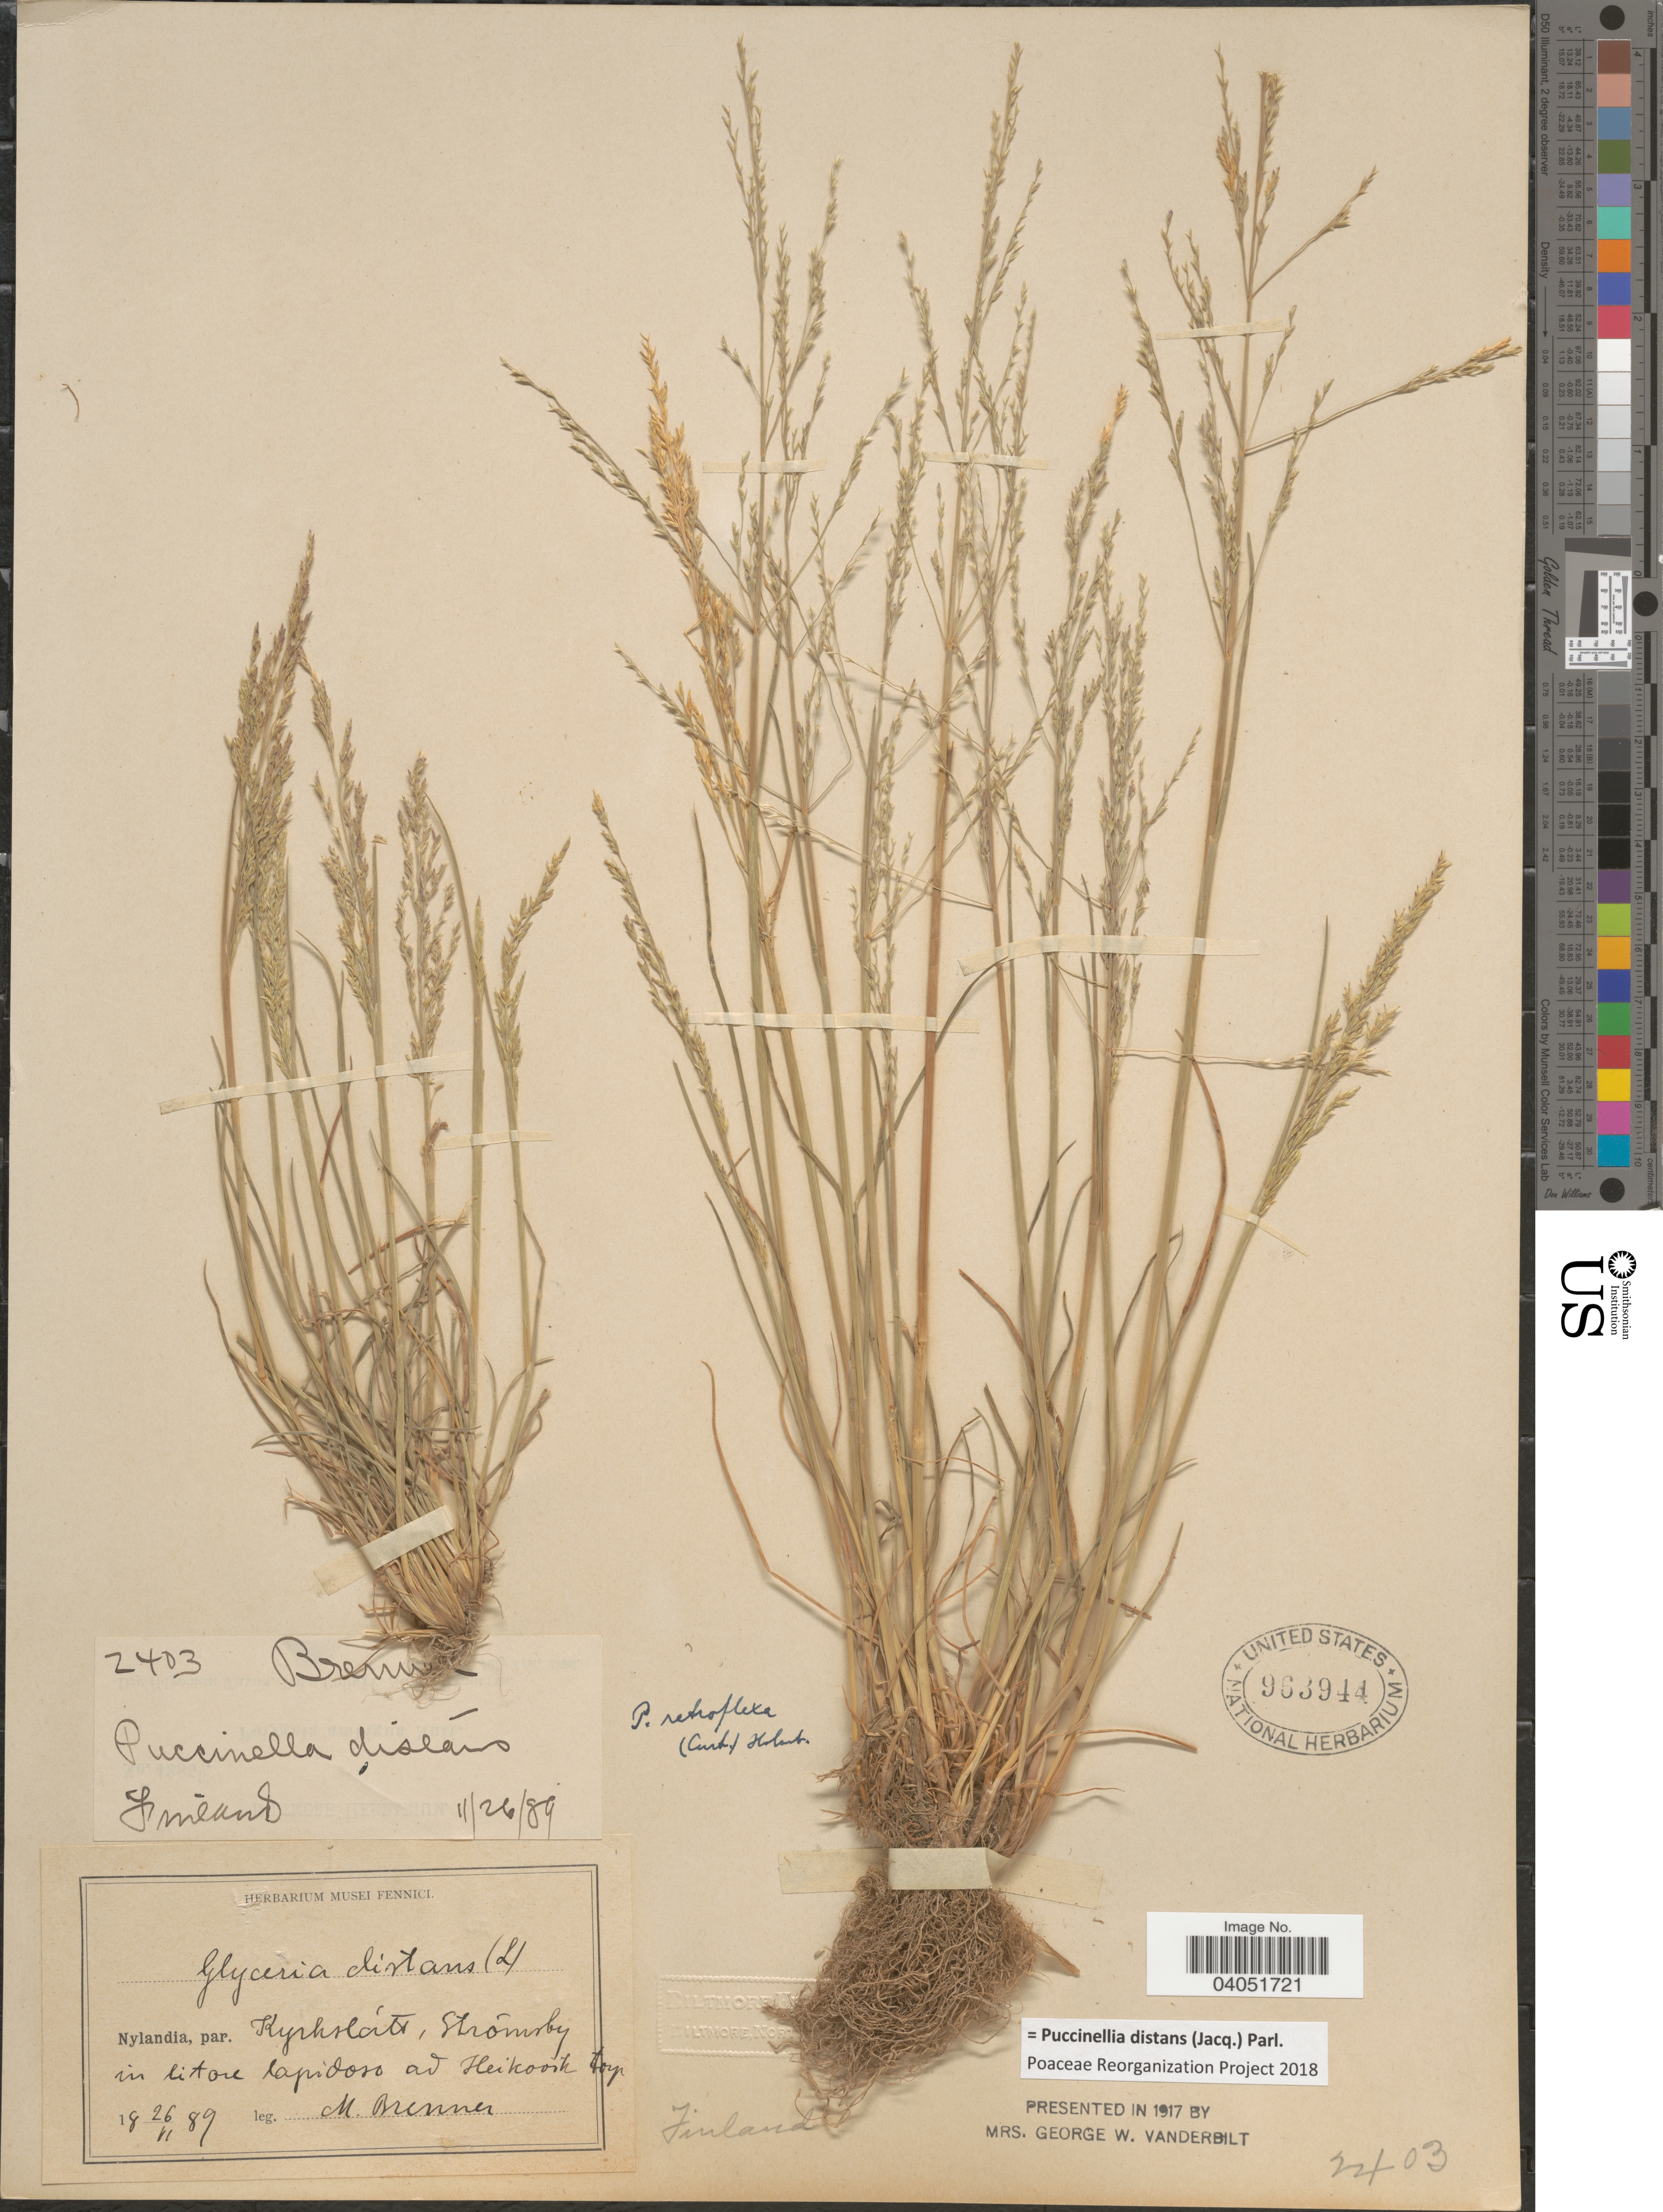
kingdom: Plantae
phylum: Tracheophyta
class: Liliopsida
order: Poales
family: Poaceae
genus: Puccinellia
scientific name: Puccinellia distans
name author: (Jacq.) Parl.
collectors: M. Brenner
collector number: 2403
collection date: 1889-06-26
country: Finland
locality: Nylandia, par. Kyrkslatt, Strömsby in litore lapidoso ad Heikooik torp.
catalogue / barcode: US 963944